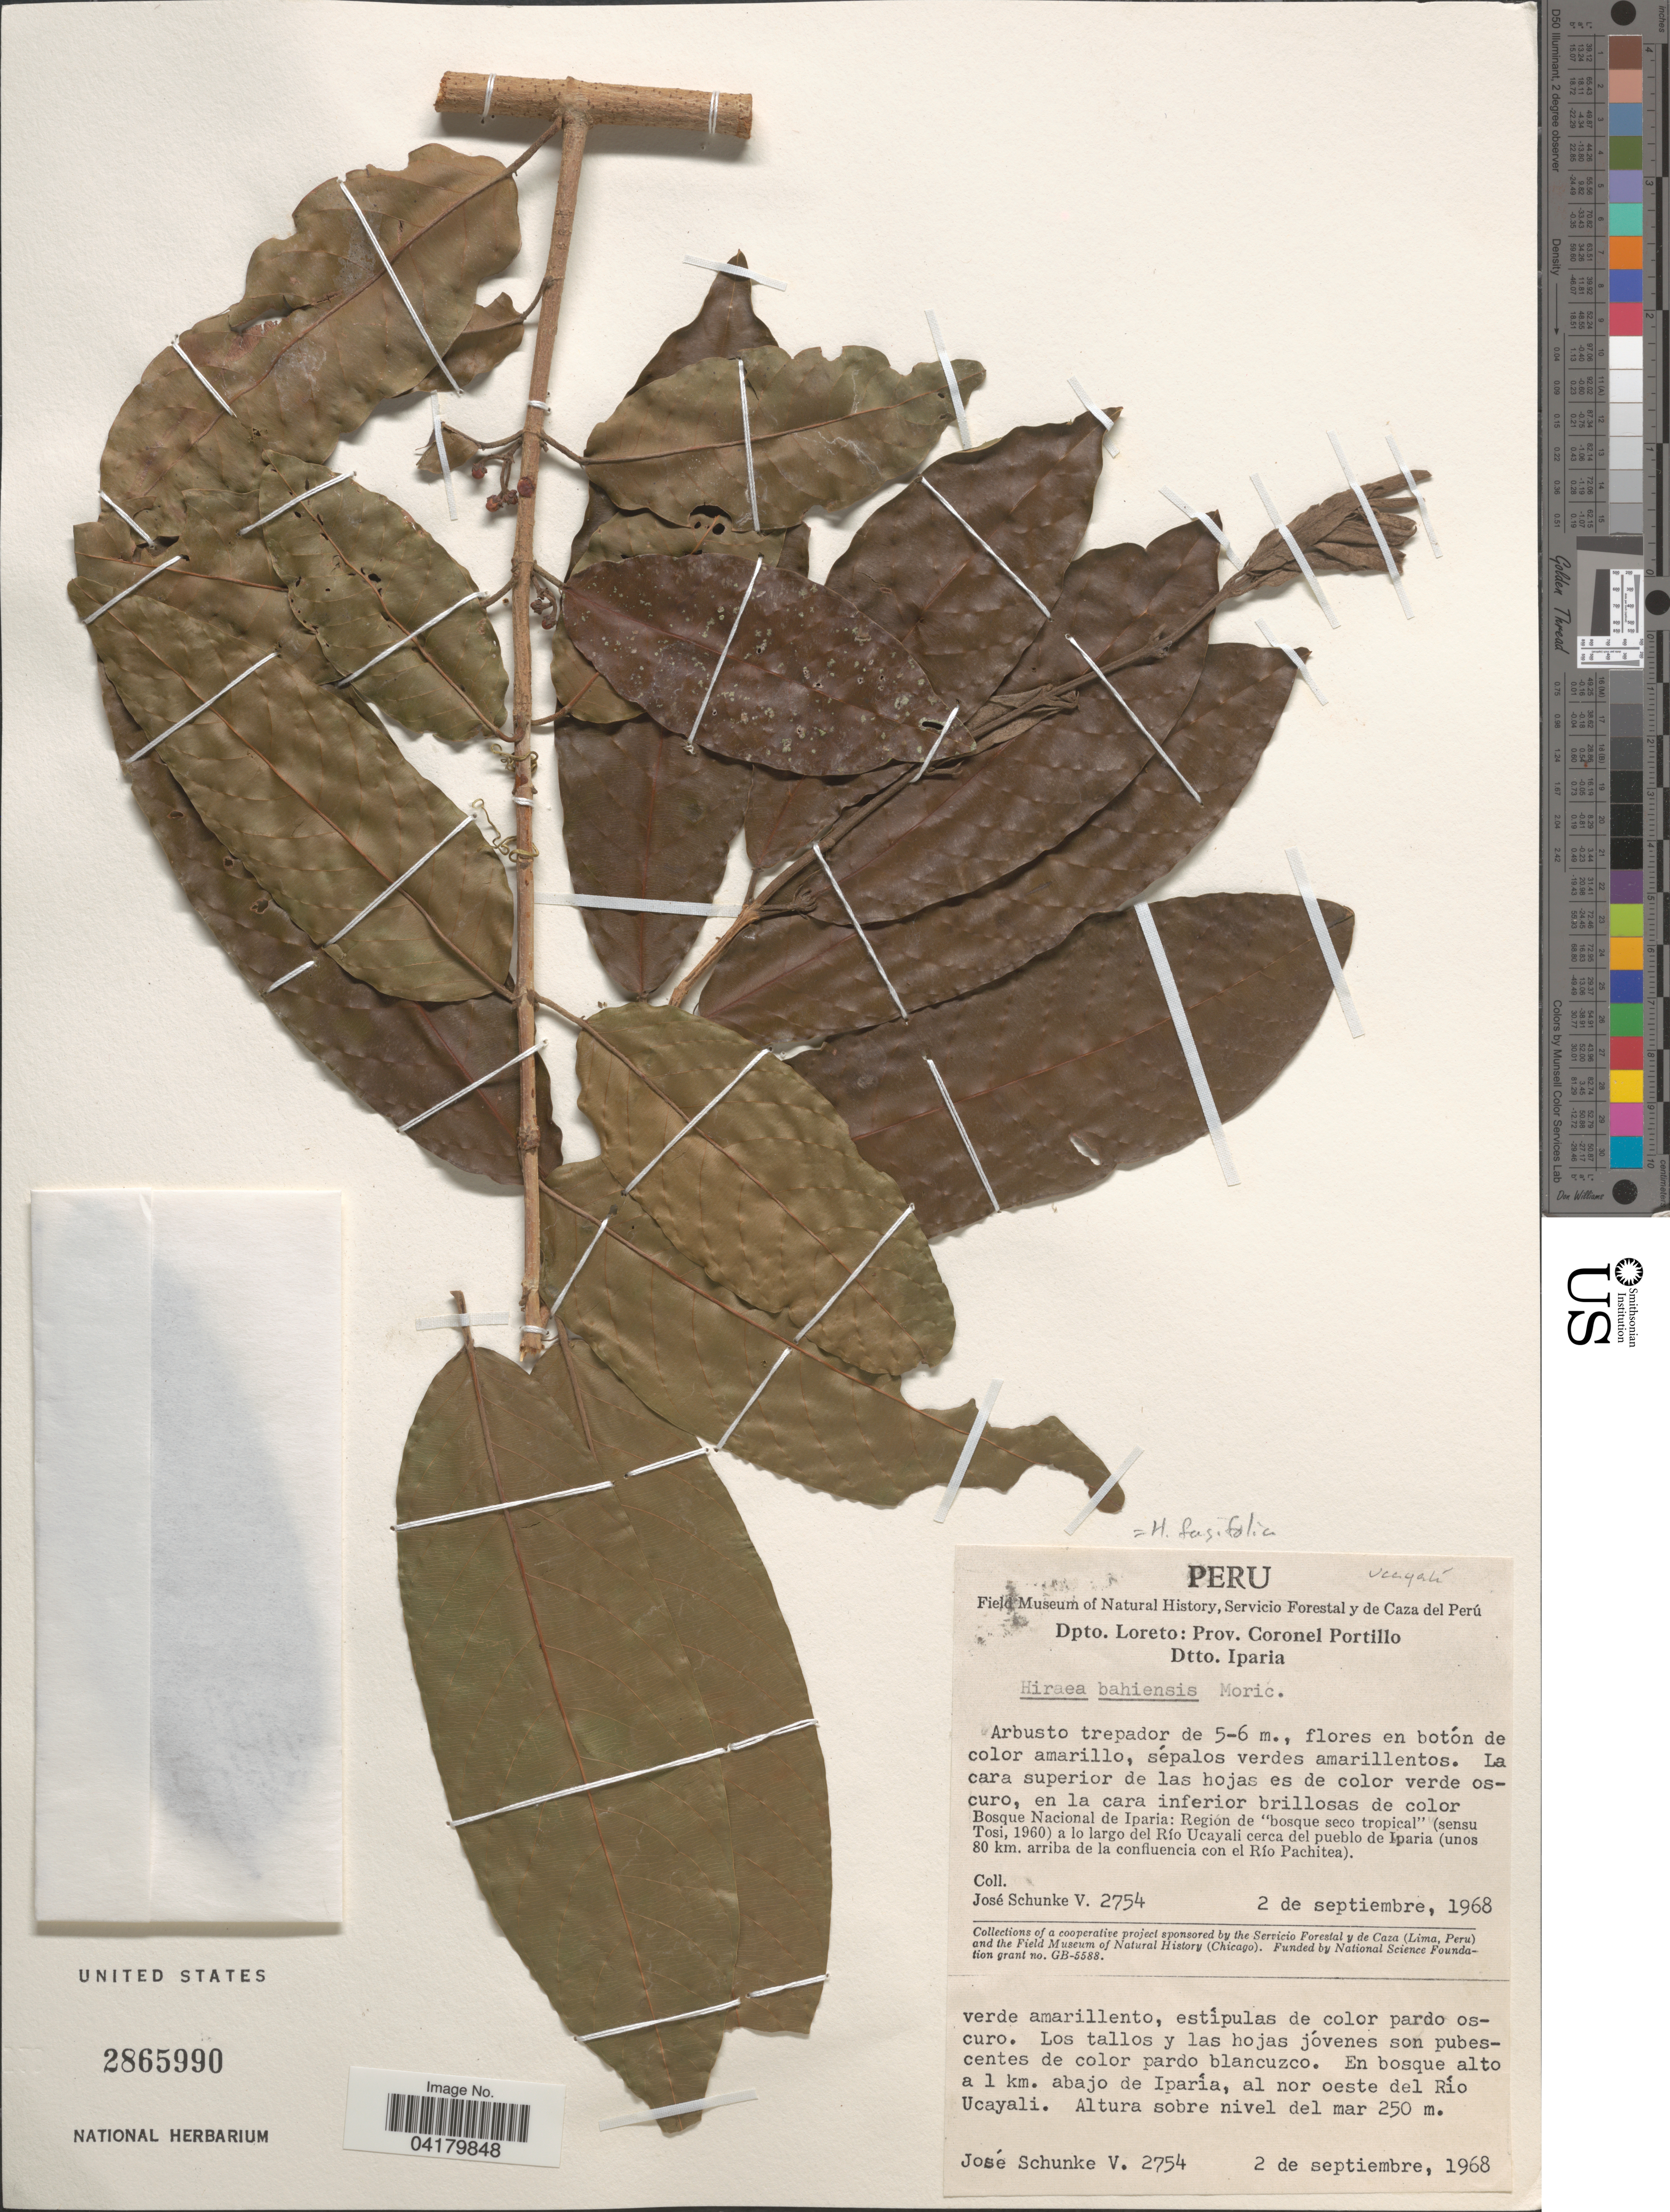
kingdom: Plantae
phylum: Tracheophyta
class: Magnoliopsida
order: Malpighiales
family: Malpighiaceae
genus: Hiraea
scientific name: Hiraea bahiensis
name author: Moric.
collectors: J. Schunke Vigo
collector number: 2754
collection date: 1968-09-02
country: Peru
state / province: Loreto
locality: Dpto. Loreto: Prov. Coronel Portillo. Dtto. Iparia. Bosque Nacional de Iparia: Región de 'bosque seco tropical' (sensu Tosi, 1960) a lo largo del Río Ucayali cerca del pueblo de Iparia (unos 80 km. arriba de la confluencia con el Río Pachitea). En bosque alto a 1 km. abajo de Iparía, al nor oeste del Río Ucayali.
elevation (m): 250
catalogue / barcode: US 2865990